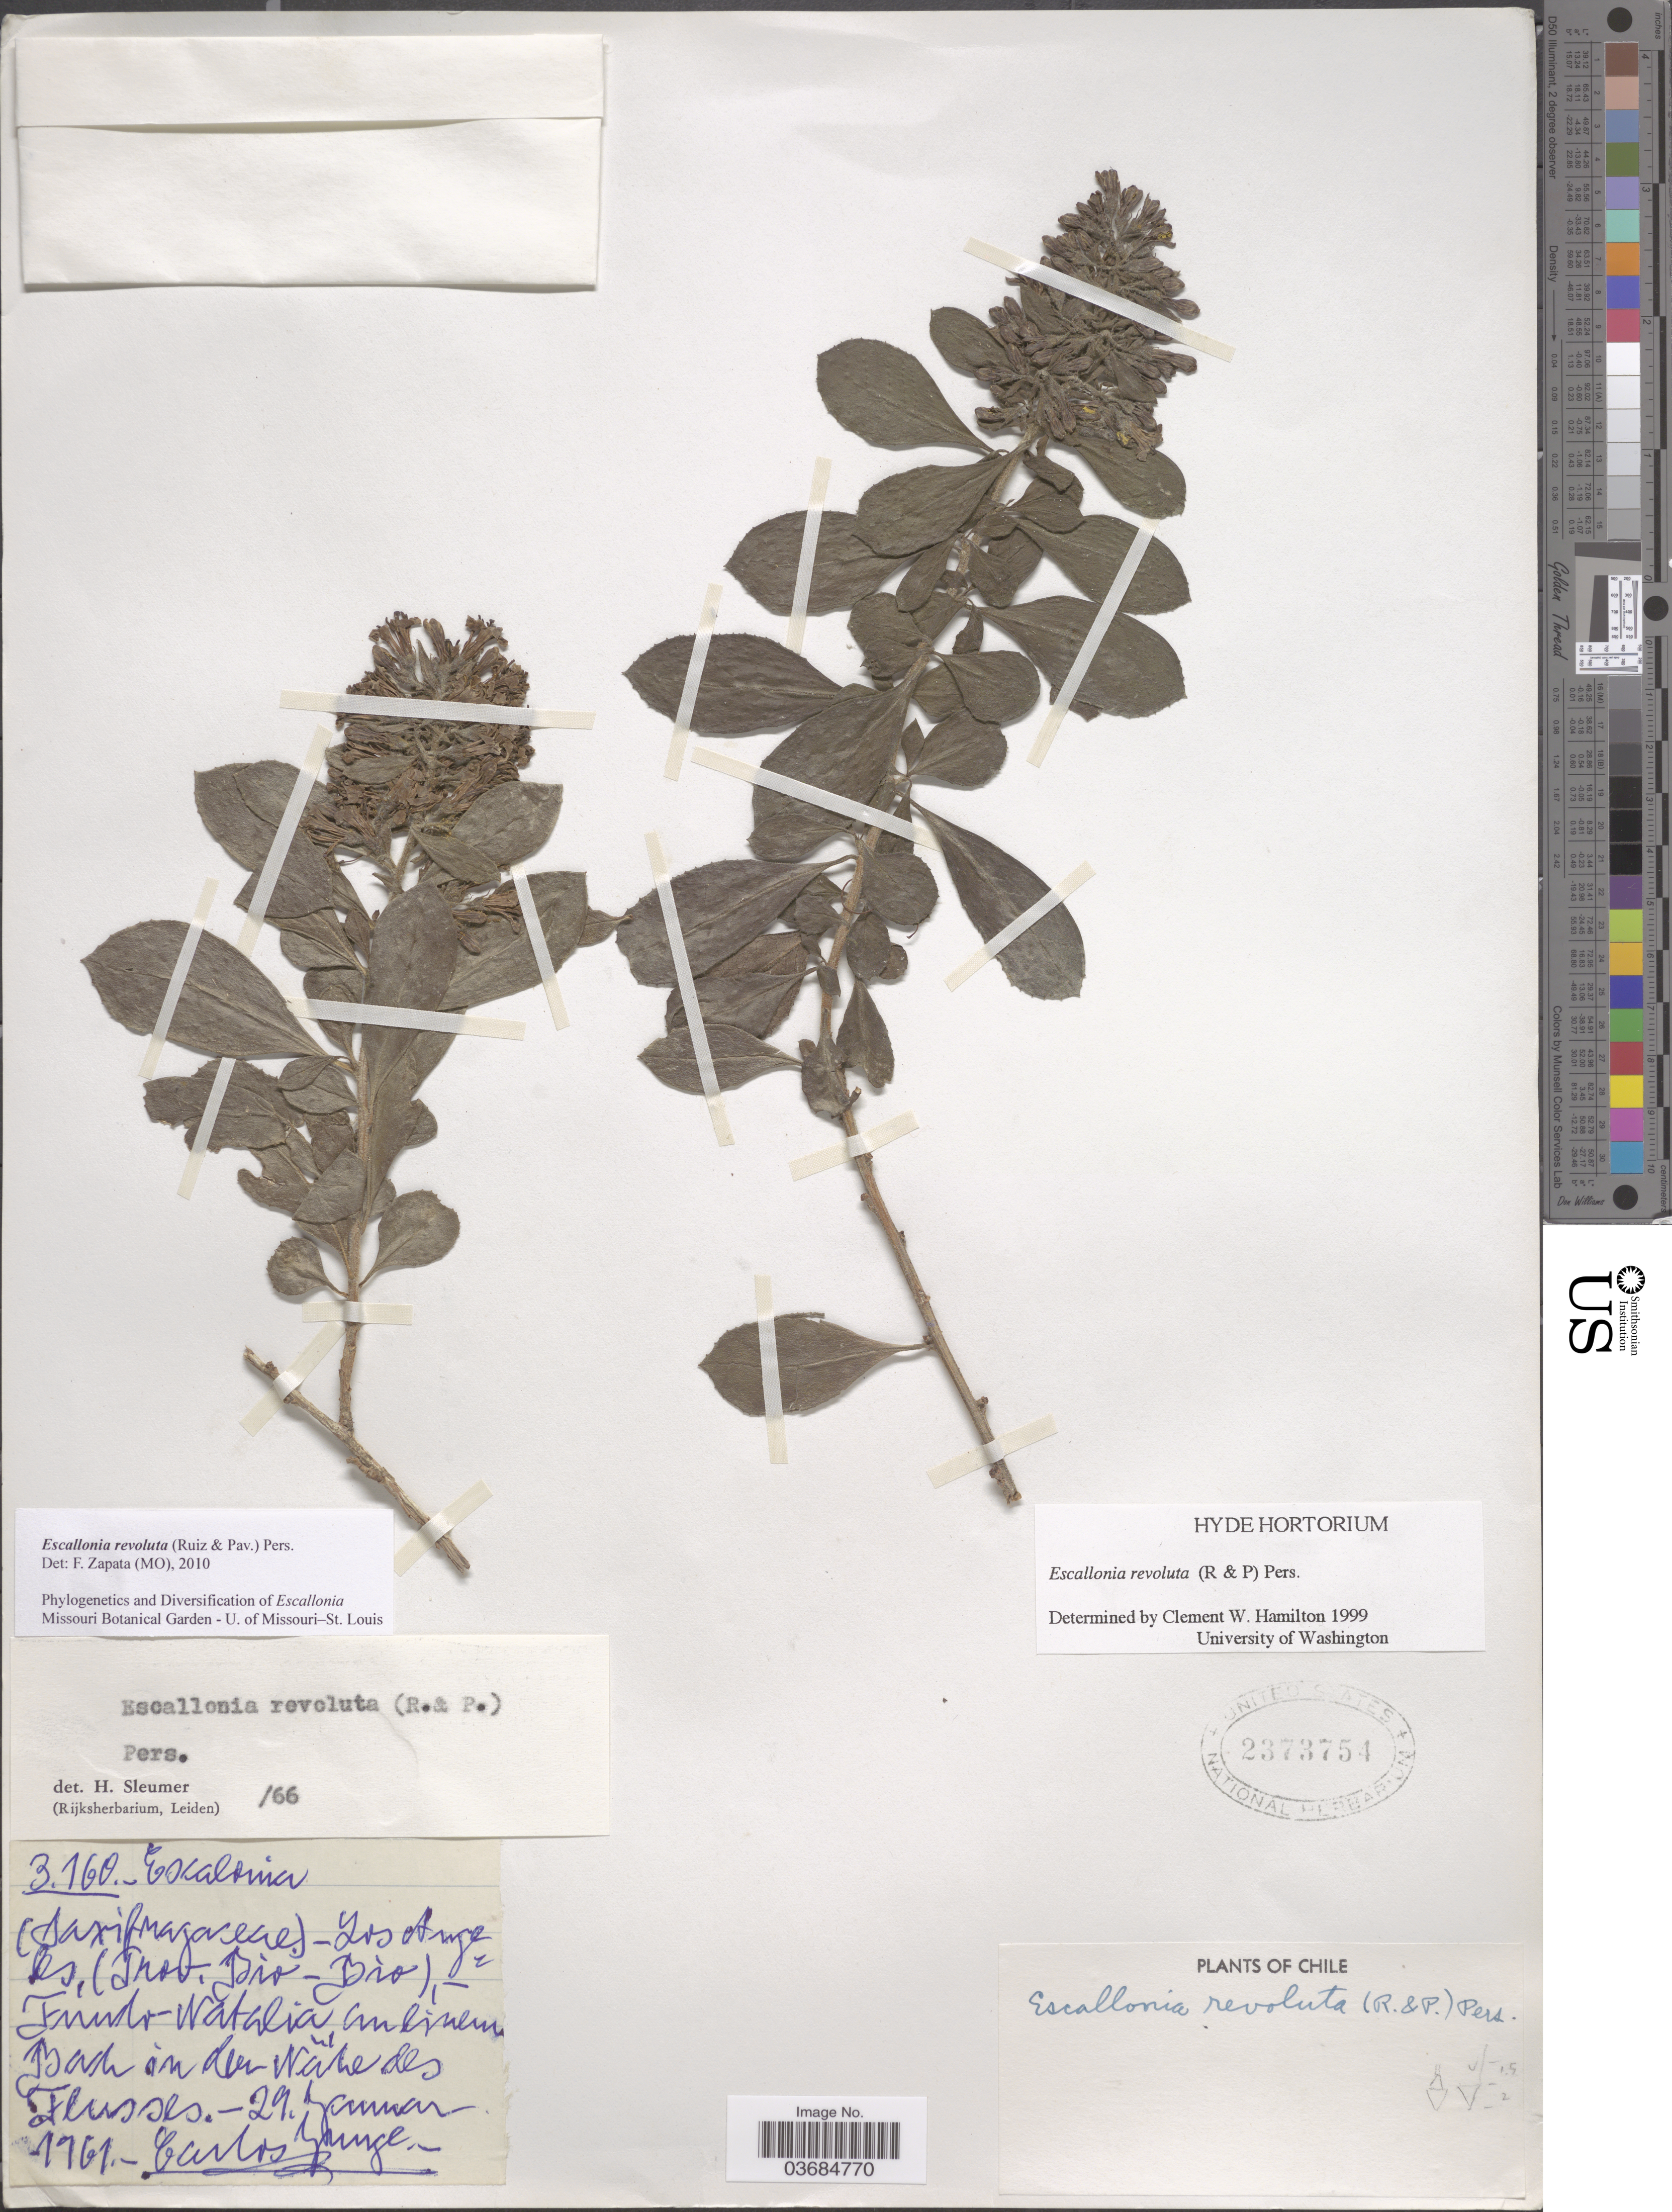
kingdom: Plantae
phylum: Tracheophyta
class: Magnoliopsida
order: Escalloniales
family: Escalloniaceae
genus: Escallonia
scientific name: Escallonia revoluta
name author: (Ruiz & Pav.) Pers.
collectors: C. Junge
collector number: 3160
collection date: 1961-01-29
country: Chile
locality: Los Angeles, (Prov, Bio-Bio). Fundo Watalia.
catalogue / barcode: US 2373754